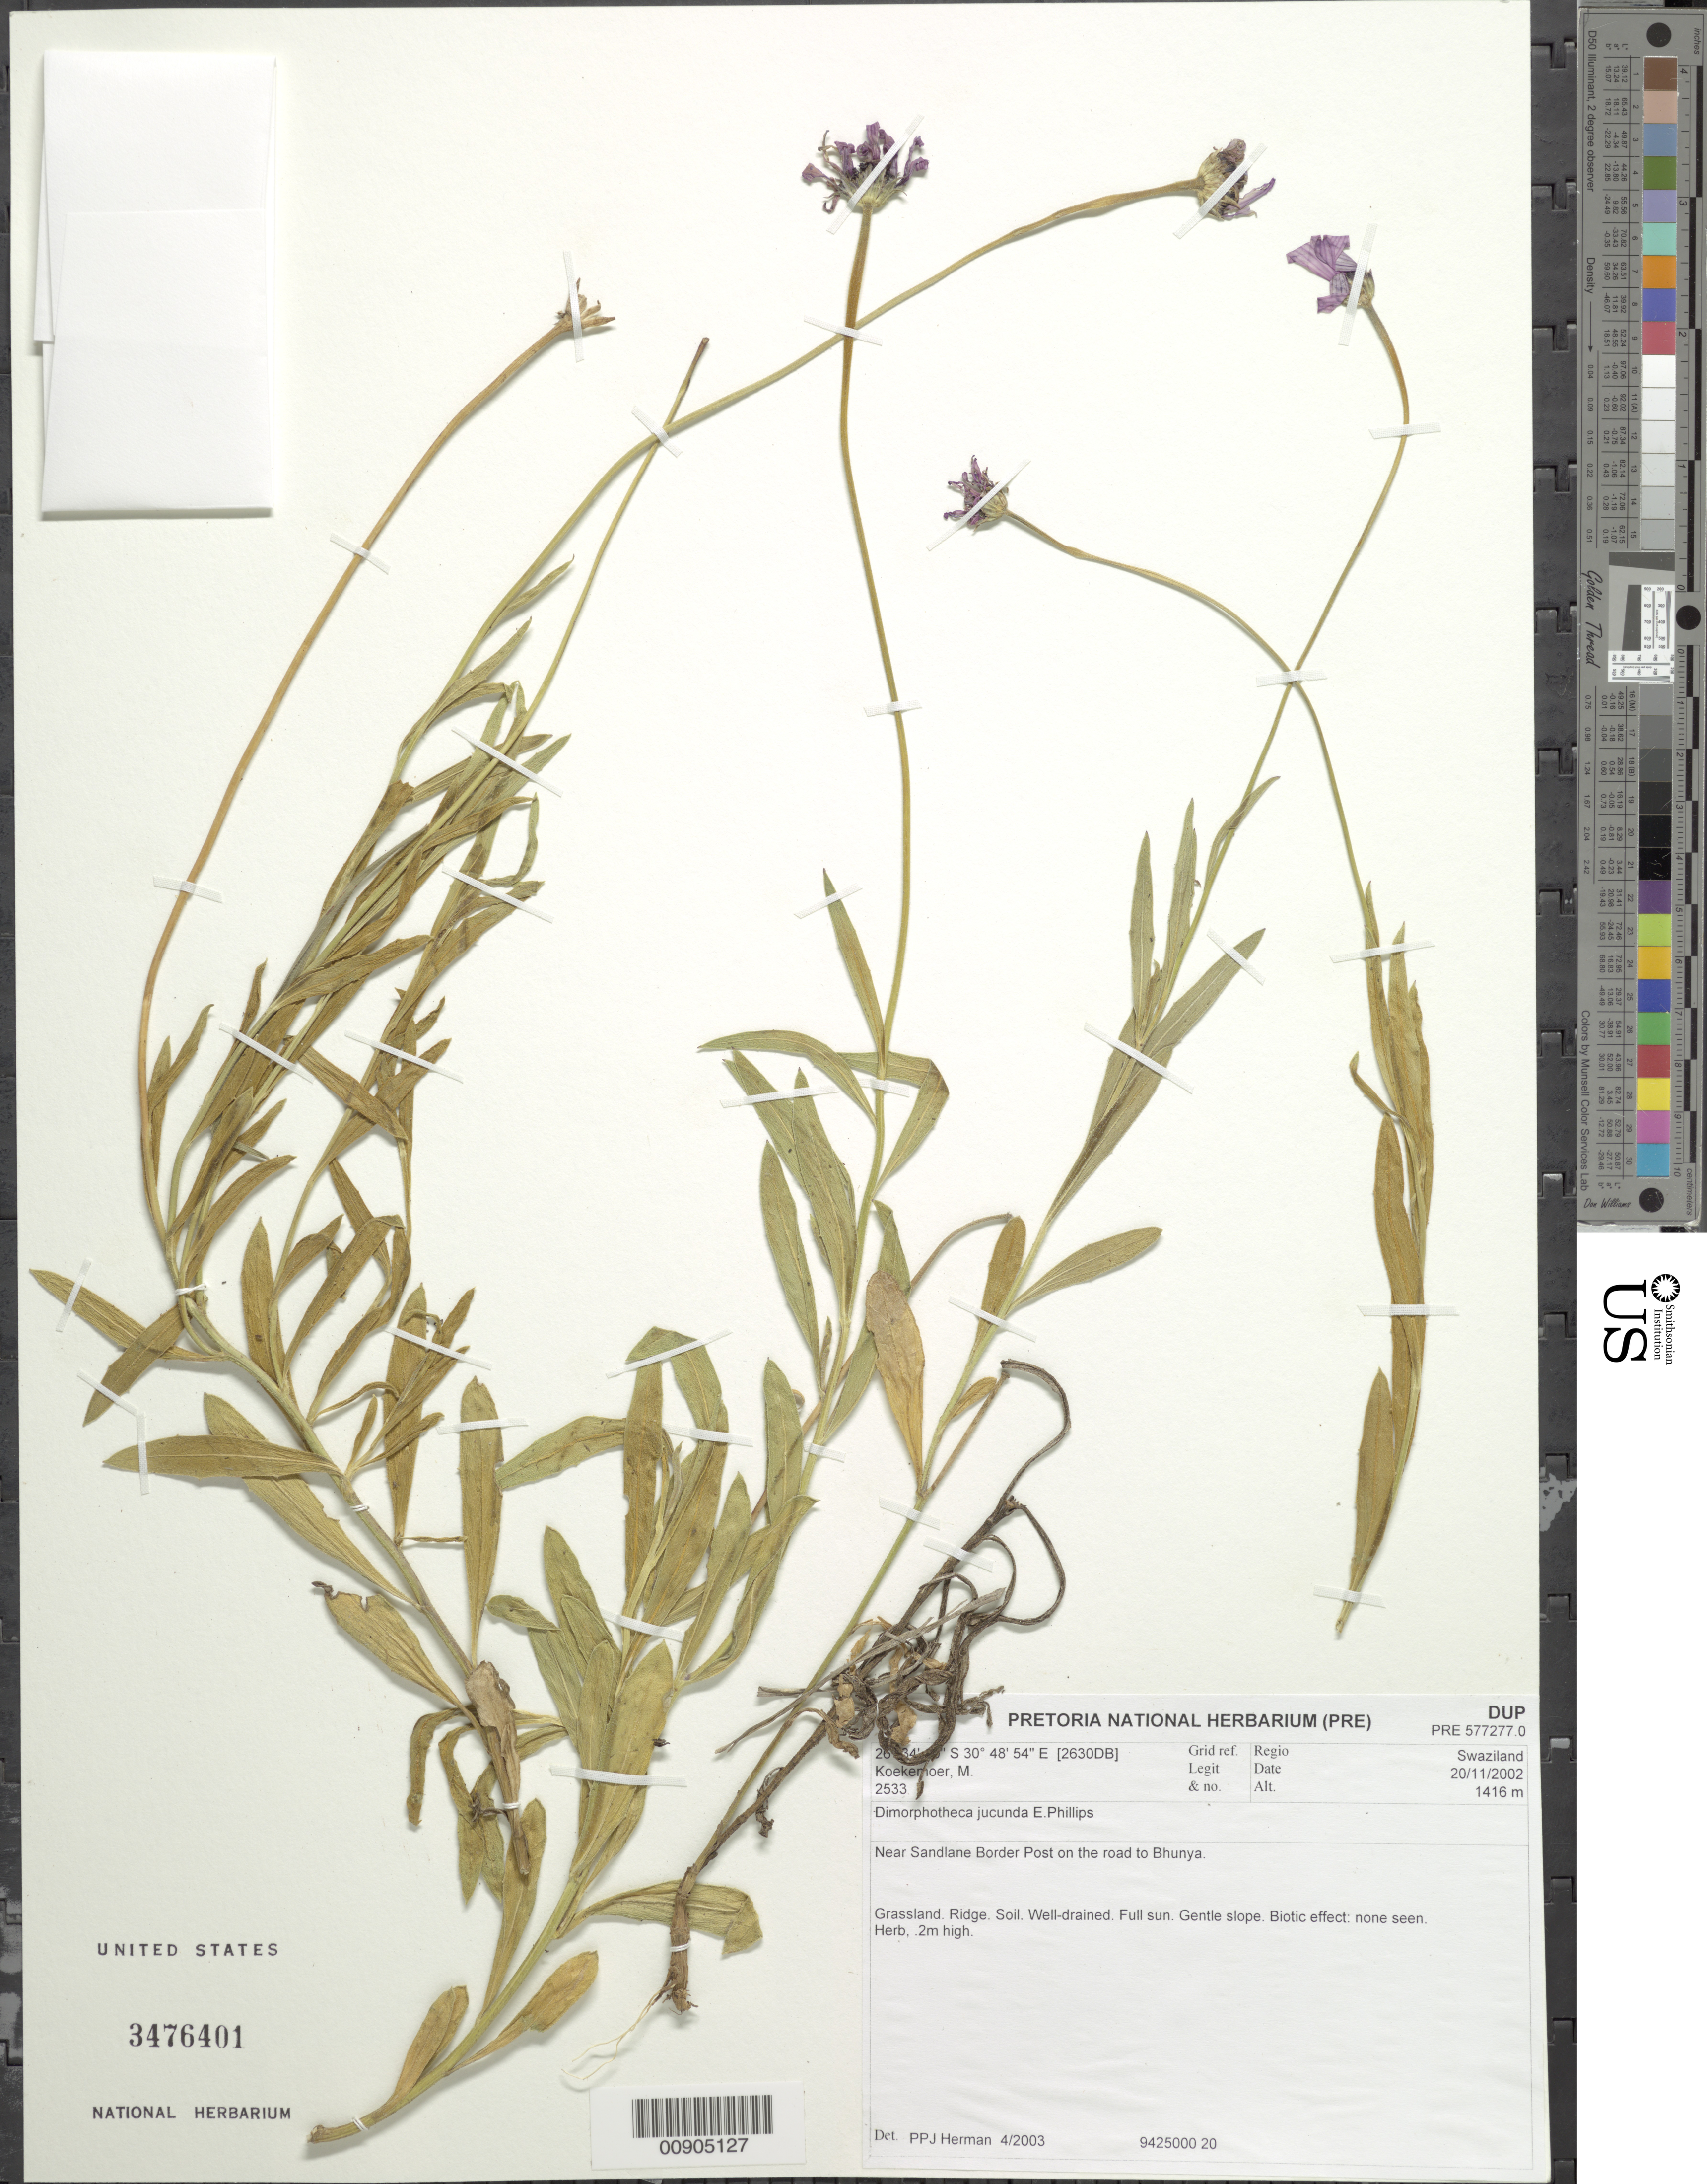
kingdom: Plantae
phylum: Tracheophyta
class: Magnoliopsida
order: Asterales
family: Asteraceae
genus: Dimorphotheca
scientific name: Dimorphotheca jucunda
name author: E. Phillips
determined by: Herman, P. P. J.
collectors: M. Koekemoer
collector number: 2533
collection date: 2002-11-20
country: Eswatini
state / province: Manzini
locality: Sandlane Border Post, on road to Bhunya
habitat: Grassland, ridge, well-drained, full sun, gentle slope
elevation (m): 1416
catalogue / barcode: US 3476401